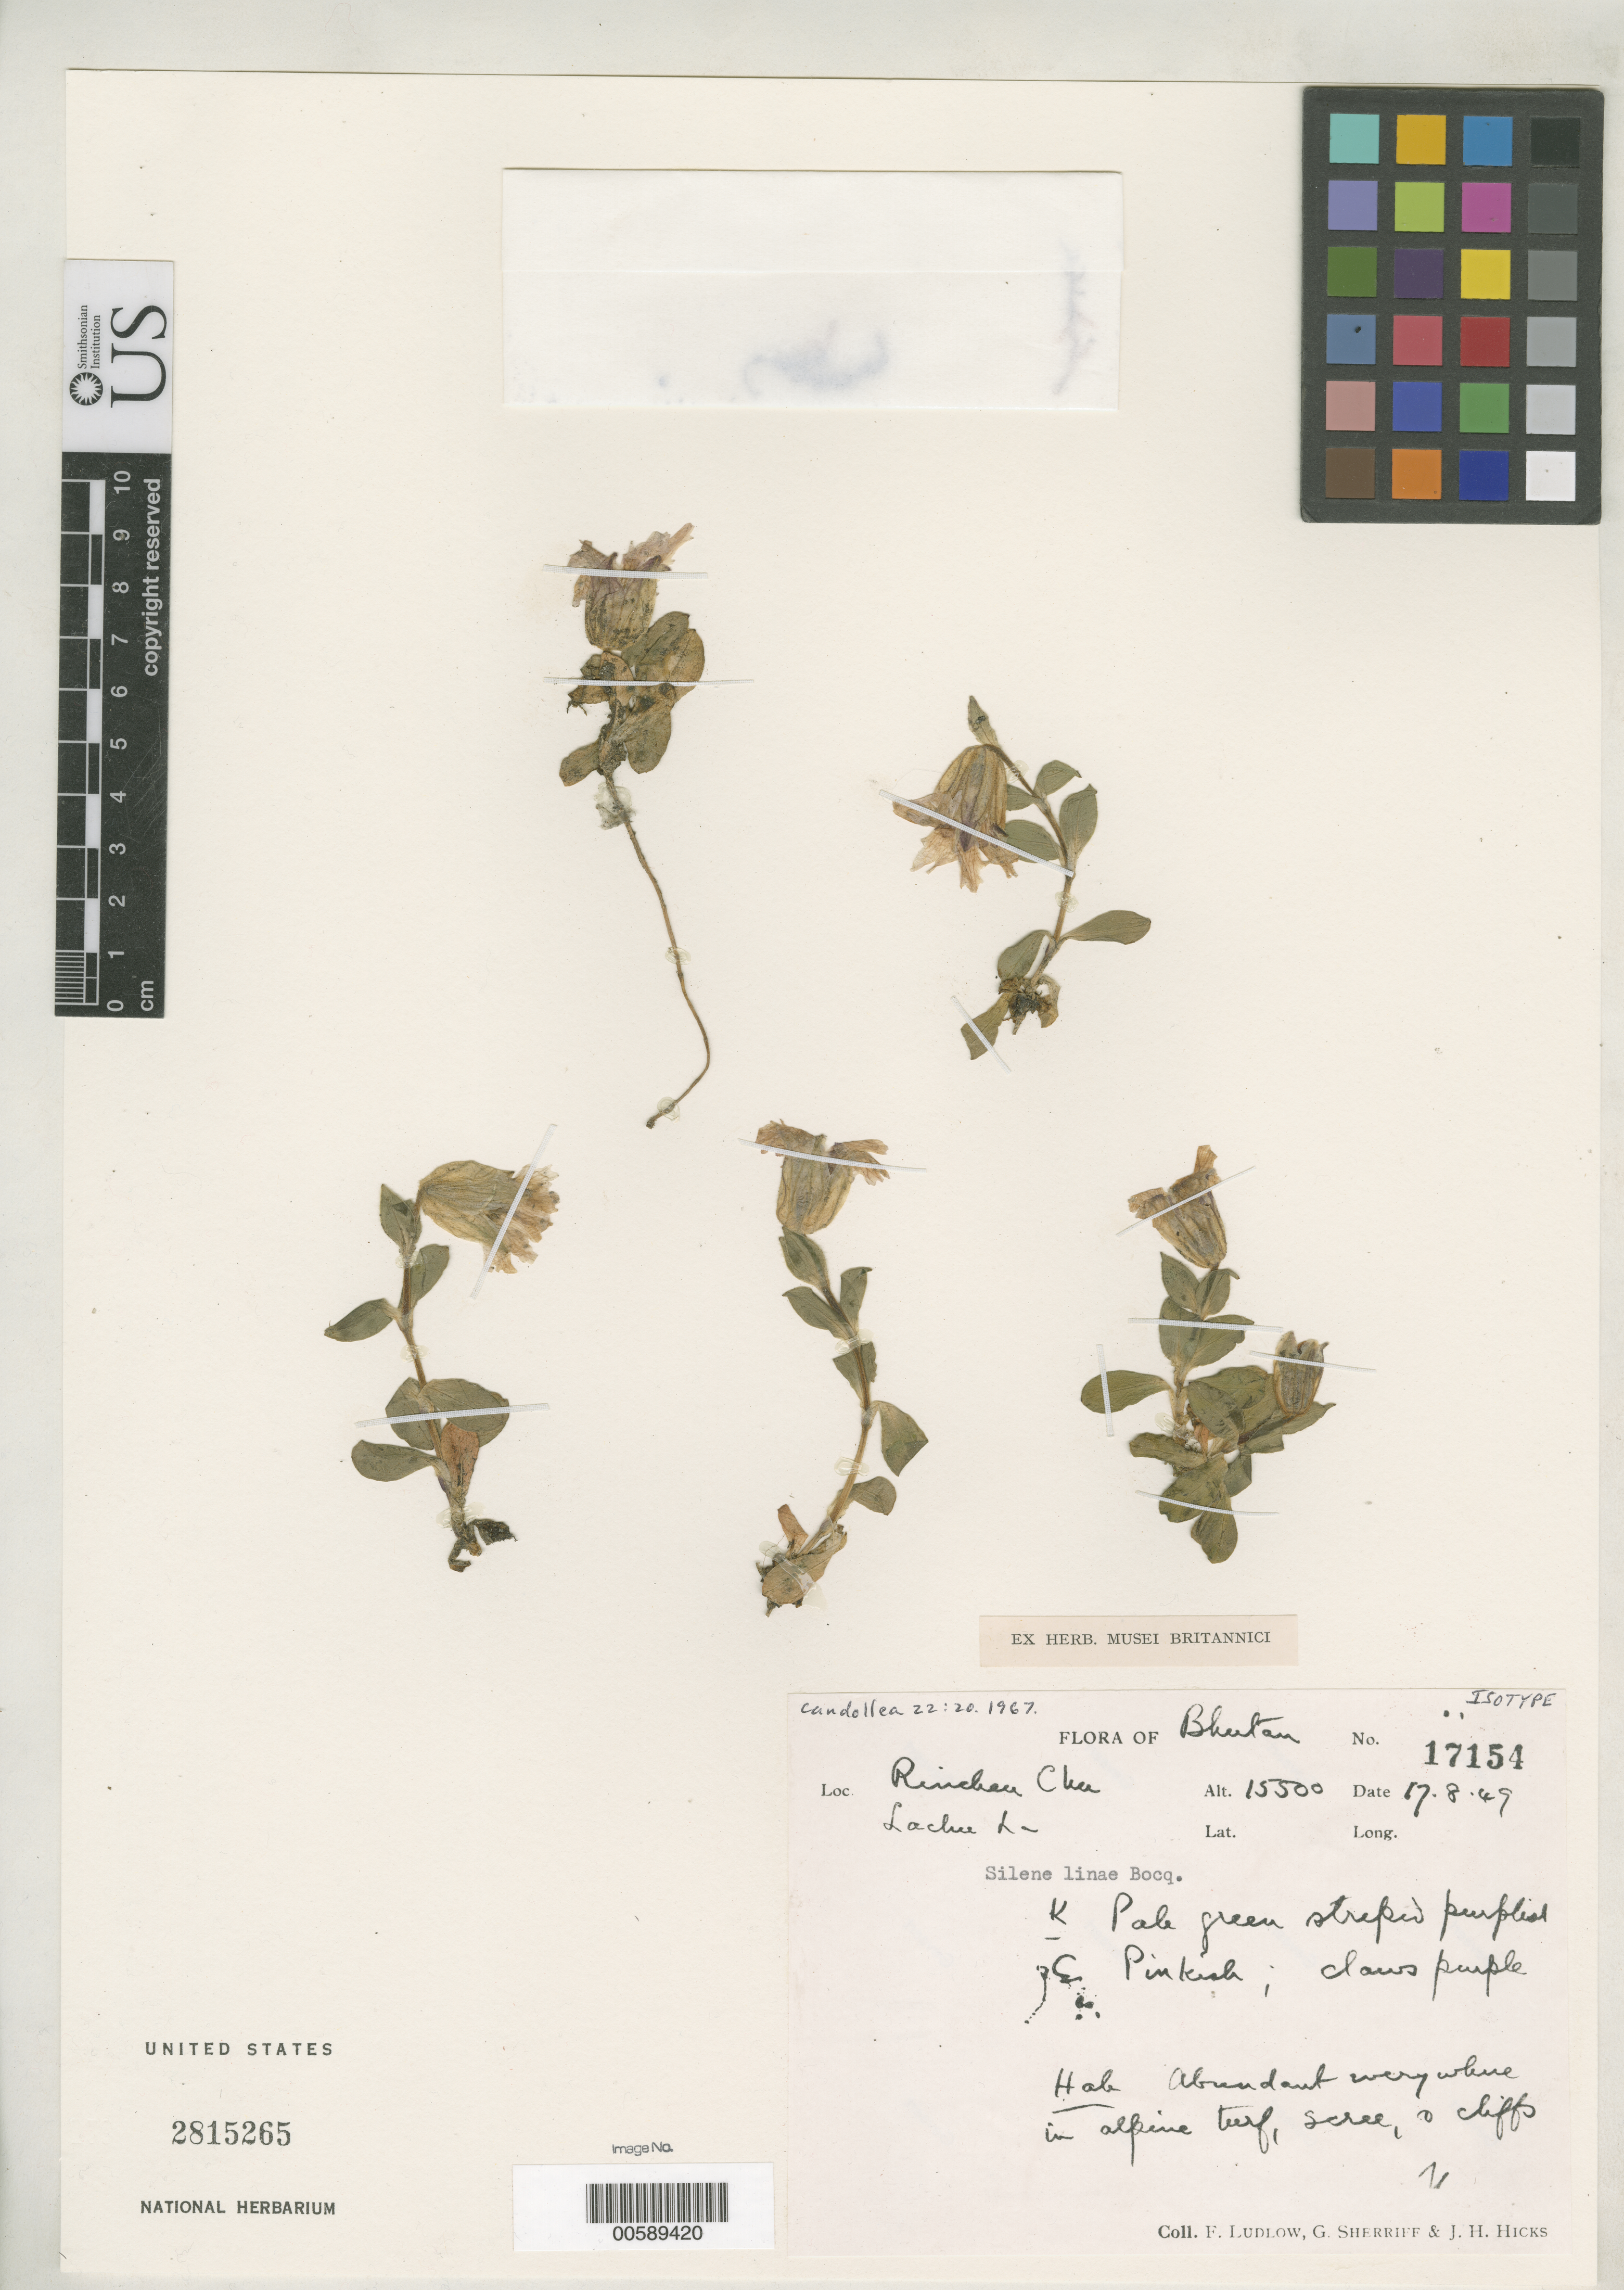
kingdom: Plantae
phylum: Tracheophyta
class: Magnoliopsida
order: Caryophyllales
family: Caryophyllaceae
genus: Silene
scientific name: Silene linae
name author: Bocquet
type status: Isotype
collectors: F. Ludlow, G. Sherrif & J. H. Hicks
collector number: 17154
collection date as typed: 17 Aug 1949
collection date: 1949-08-17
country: Bhutan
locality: Rinchau Chu, Lachu La.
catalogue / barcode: US 2815265